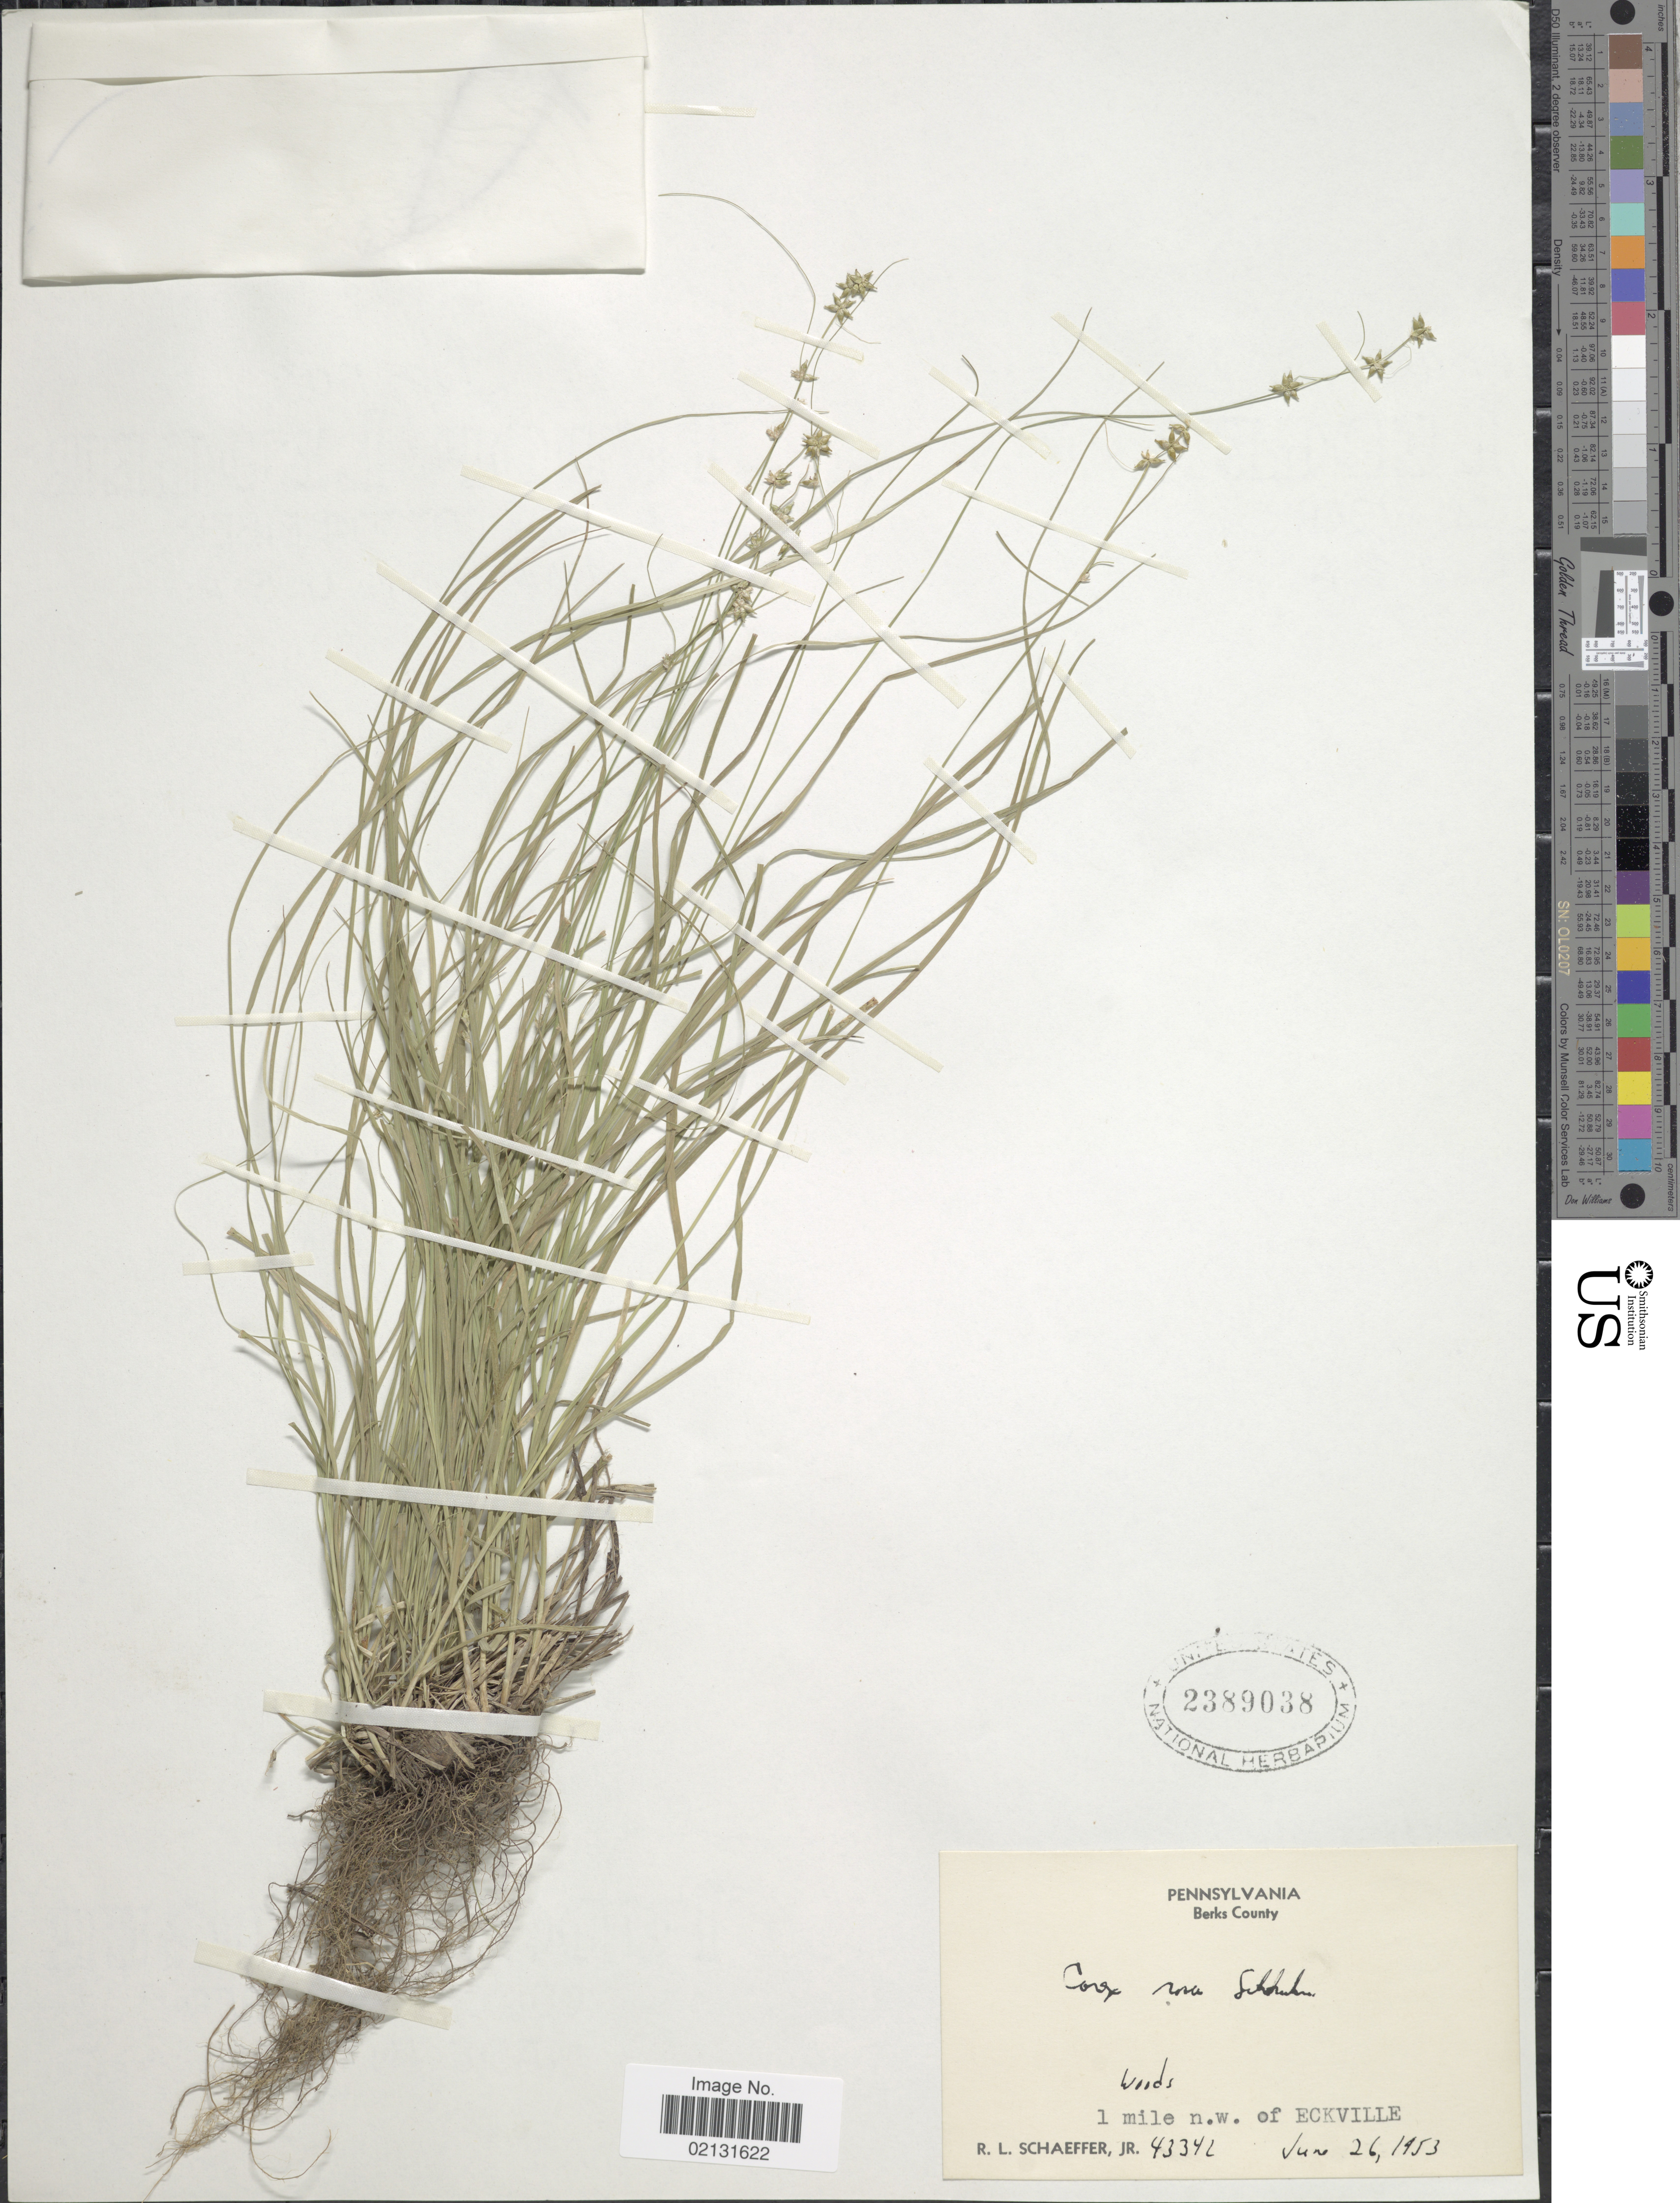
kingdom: Plantae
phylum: Tracheophyta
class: Liliopsida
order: Poales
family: Cyperaceae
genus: Carex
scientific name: Carex rosea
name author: Willd.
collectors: R. L. Schaeffer Jr.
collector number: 43342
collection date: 1953-06-26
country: United States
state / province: Pennsylvania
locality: Berks County, woods, 1 mile n.w. of Eckville.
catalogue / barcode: US 1289038